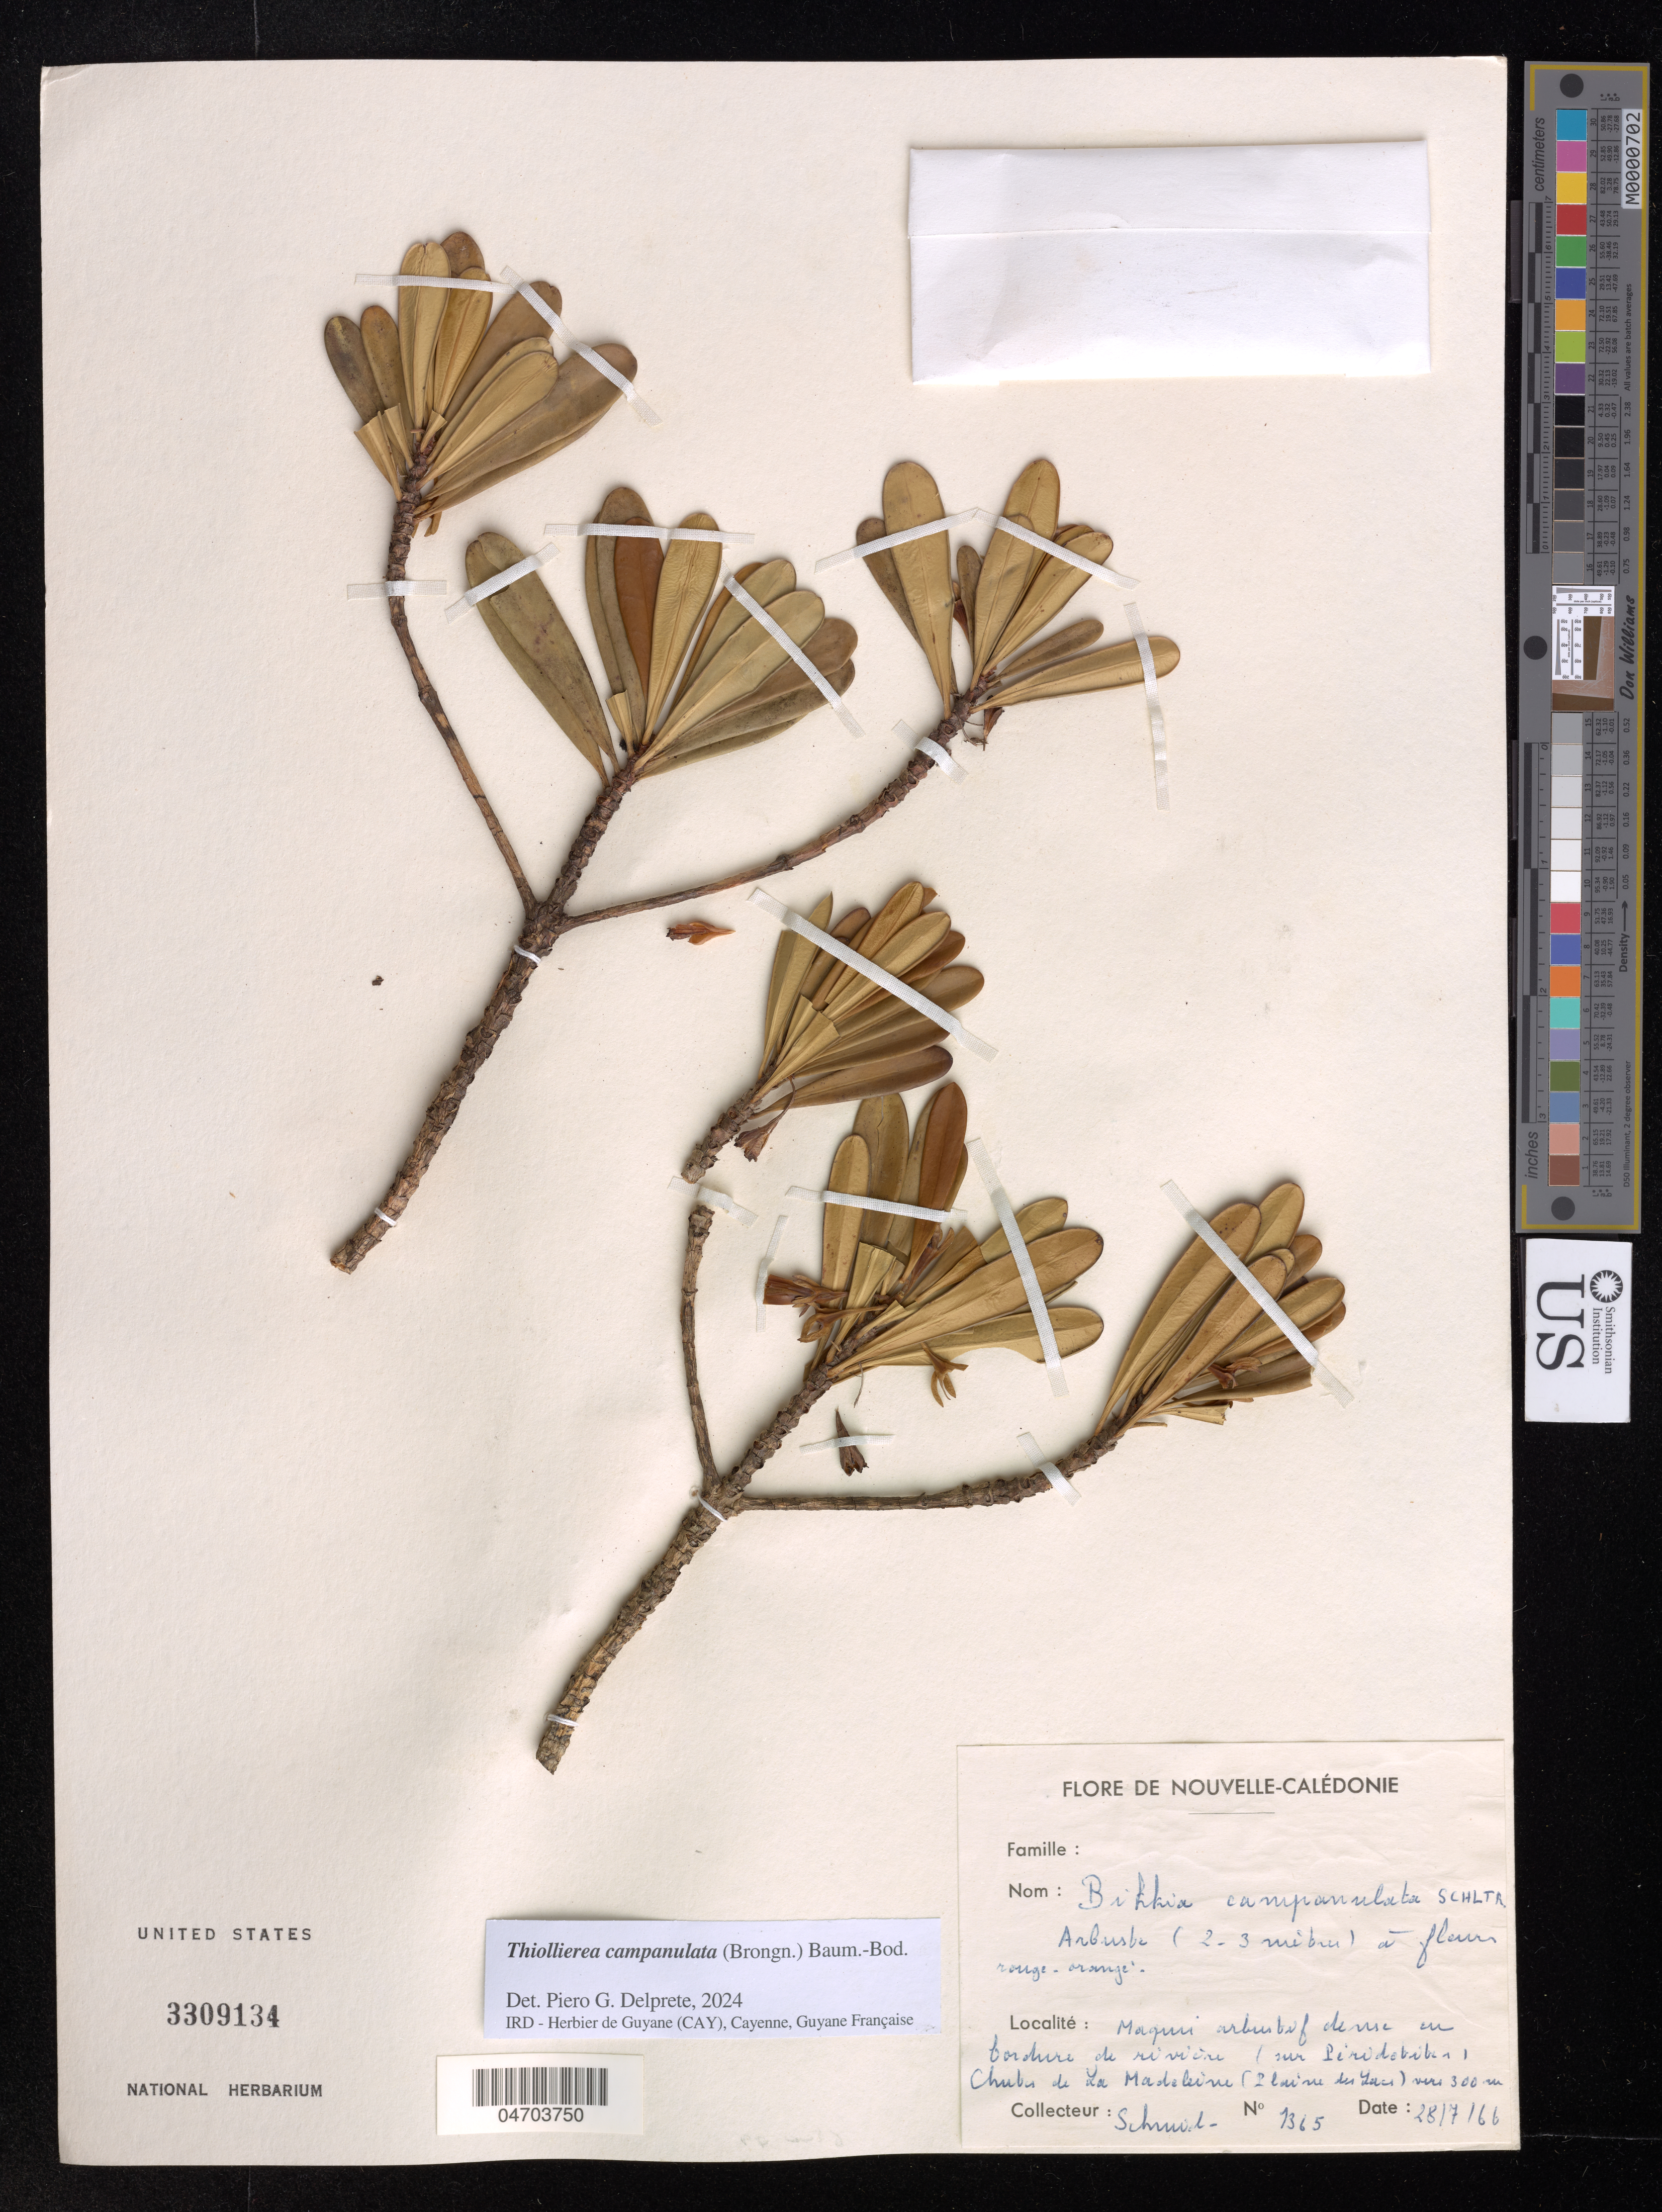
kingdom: Plantae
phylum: Tracheophyta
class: Magnoliopsida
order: Gentianales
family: Rubiaceae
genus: Thiollierea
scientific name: Thiollierea campanulata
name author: (Brongn.) Baum.-Bod.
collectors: Schmid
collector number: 1365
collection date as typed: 28 Jul66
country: New Caledonia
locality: Maqui arbustif dense en bordiere de rivière (sur Piridebibe*) Chuba de La Madeleine (Plaine des Lacs) vers 300 m.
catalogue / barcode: US 3309134